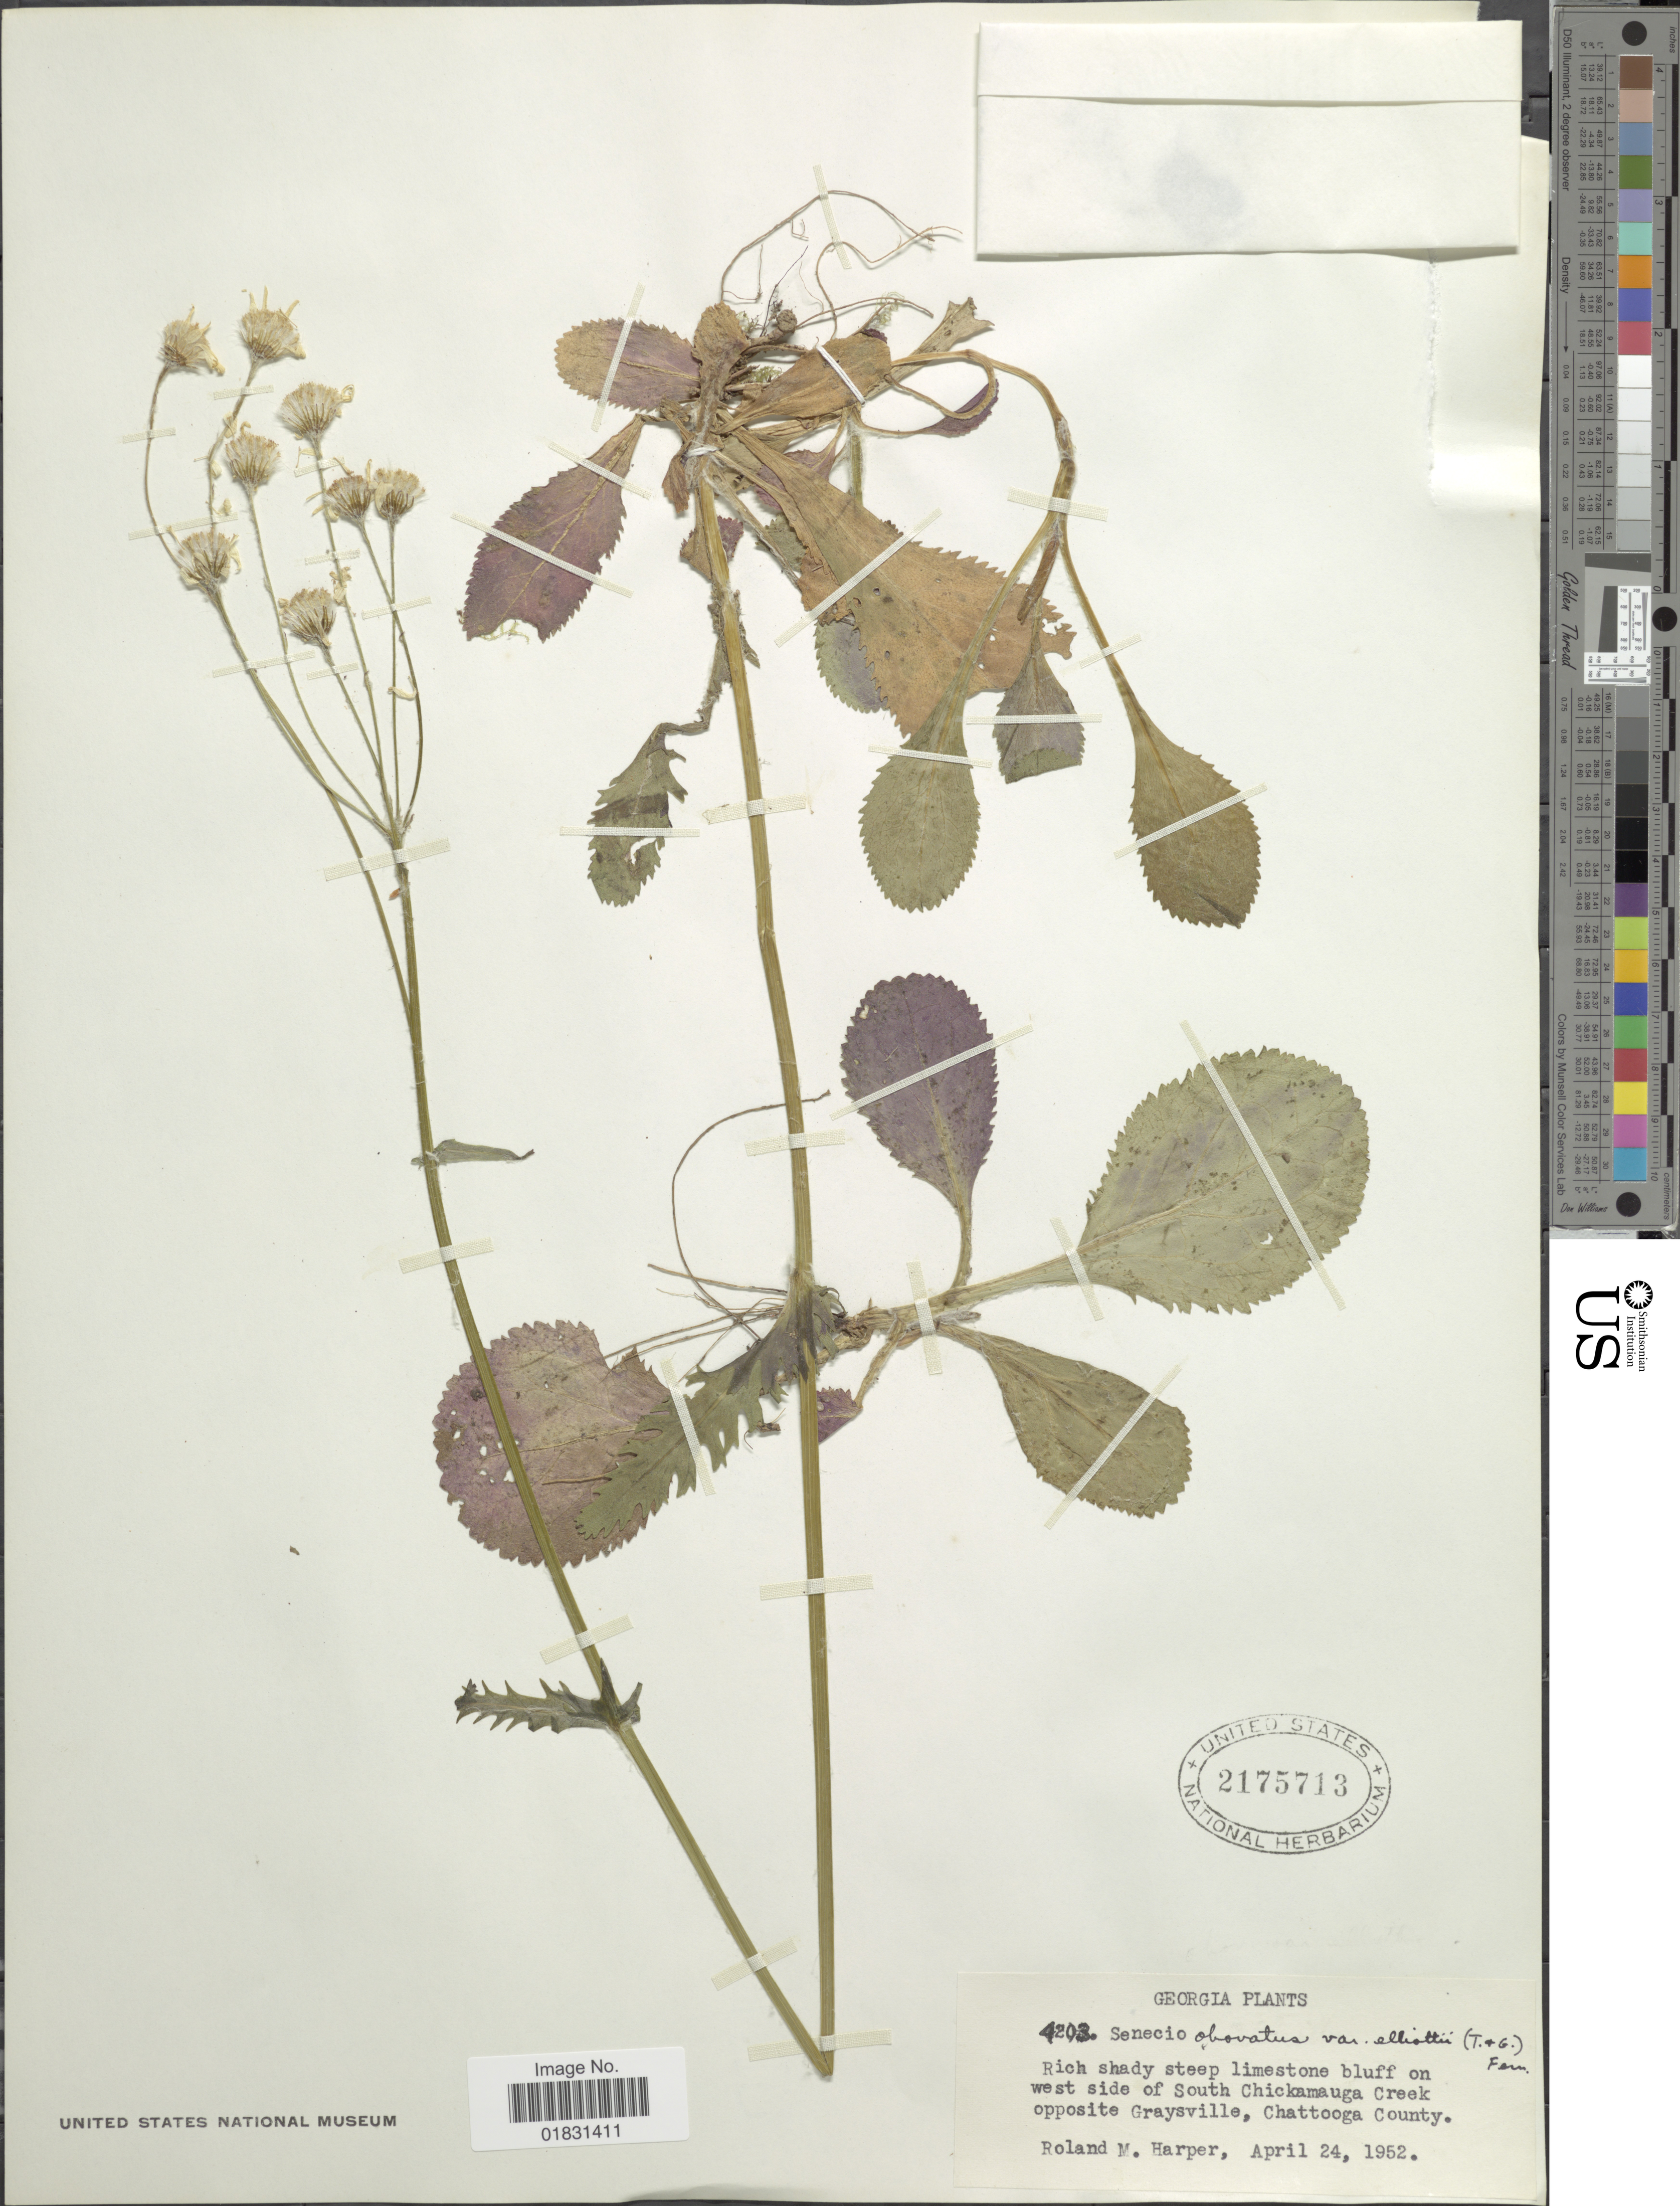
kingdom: Plantae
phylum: Tracheophyta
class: Magnoliopsida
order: Asterales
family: Asteraceae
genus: Packera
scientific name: Packera obovata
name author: (Muhl. ex Willd.) W.A. Weber & Á. Löve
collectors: R. M. Harper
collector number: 4203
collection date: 1952-04-24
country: United States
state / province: Georgia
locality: Rich shady steep limestone bluff on west side of South Chickamauga Creek opposite Graysville, Chattooga County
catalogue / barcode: US 2175713